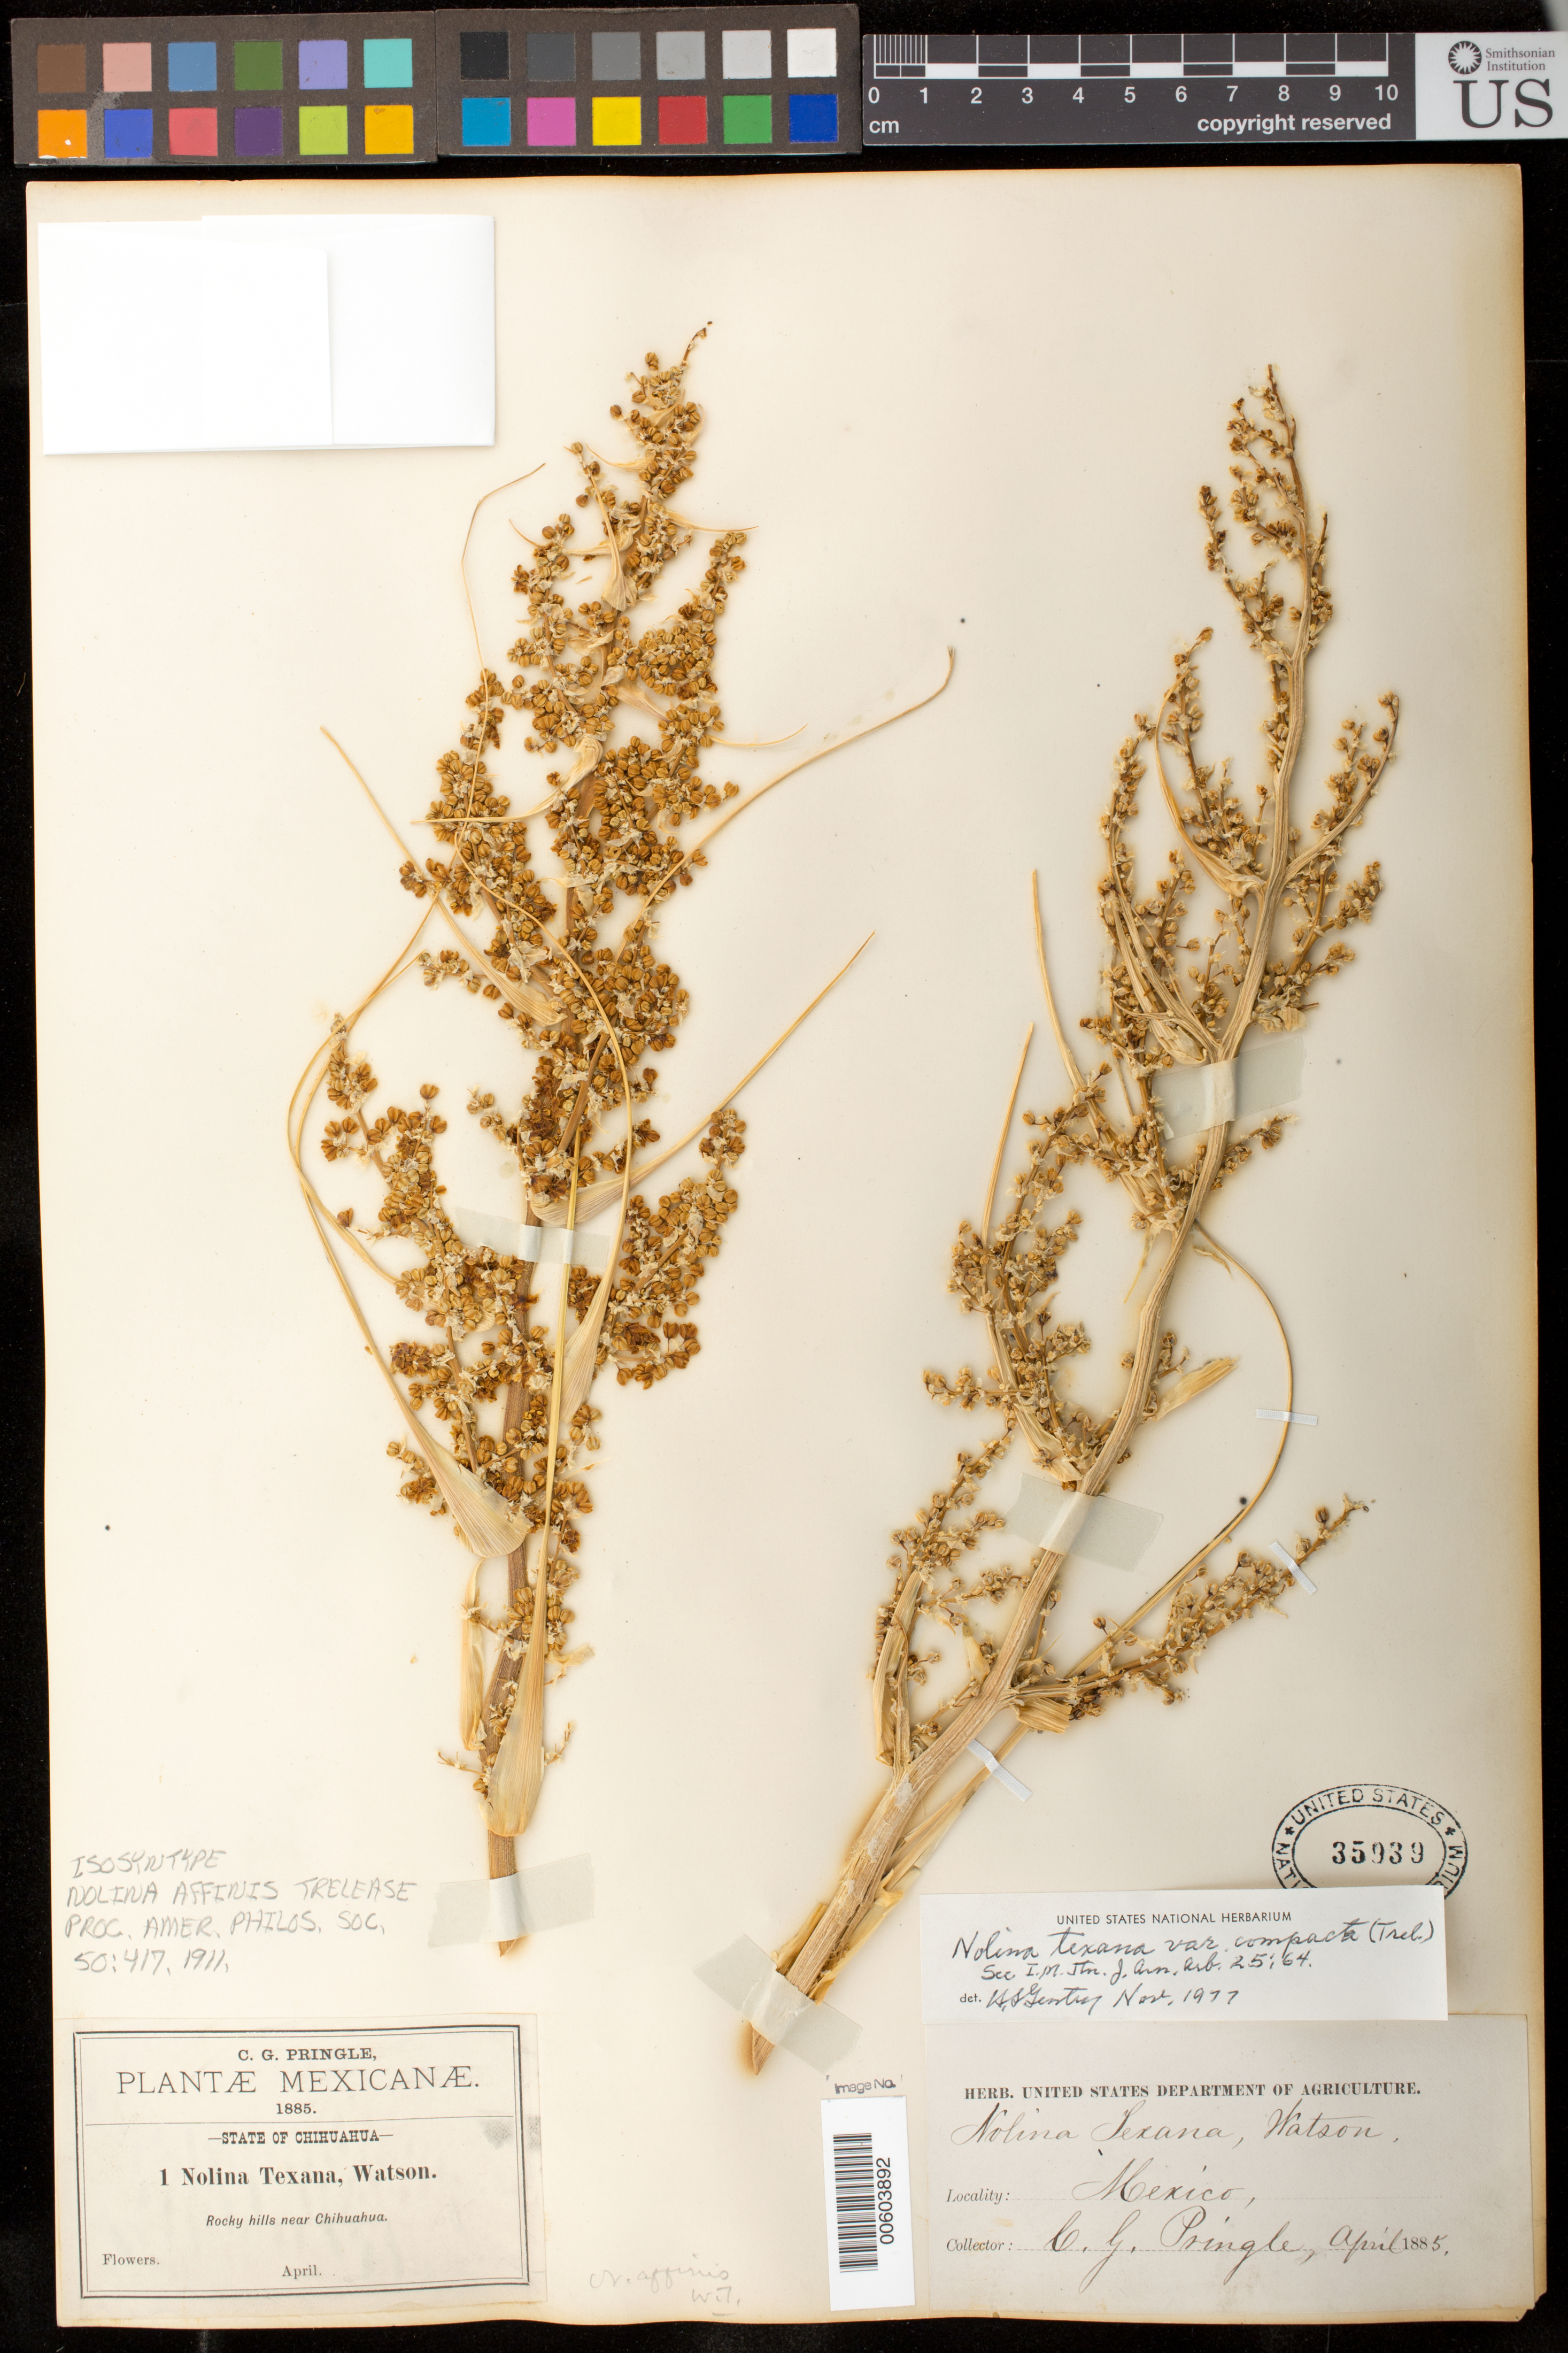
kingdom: Plantae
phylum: Tracheophyta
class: Liliopsida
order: Asparagales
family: Asparagaceae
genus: Nolina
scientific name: Nolina affinis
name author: Trel.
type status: Isosyntype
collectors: C. G. Pringle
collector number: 1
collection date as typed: Apr 1885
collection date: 1885-04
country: Mexico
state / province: Chihuahua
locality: Rocky hills near Chihuahua.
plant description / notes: Protologue cites 2 collections ("Pringle 1, 2, 1885, - the type"); collections made on different dates (April, flowers; May, fruit and leaves) and are syntypes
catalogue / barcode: US 35939